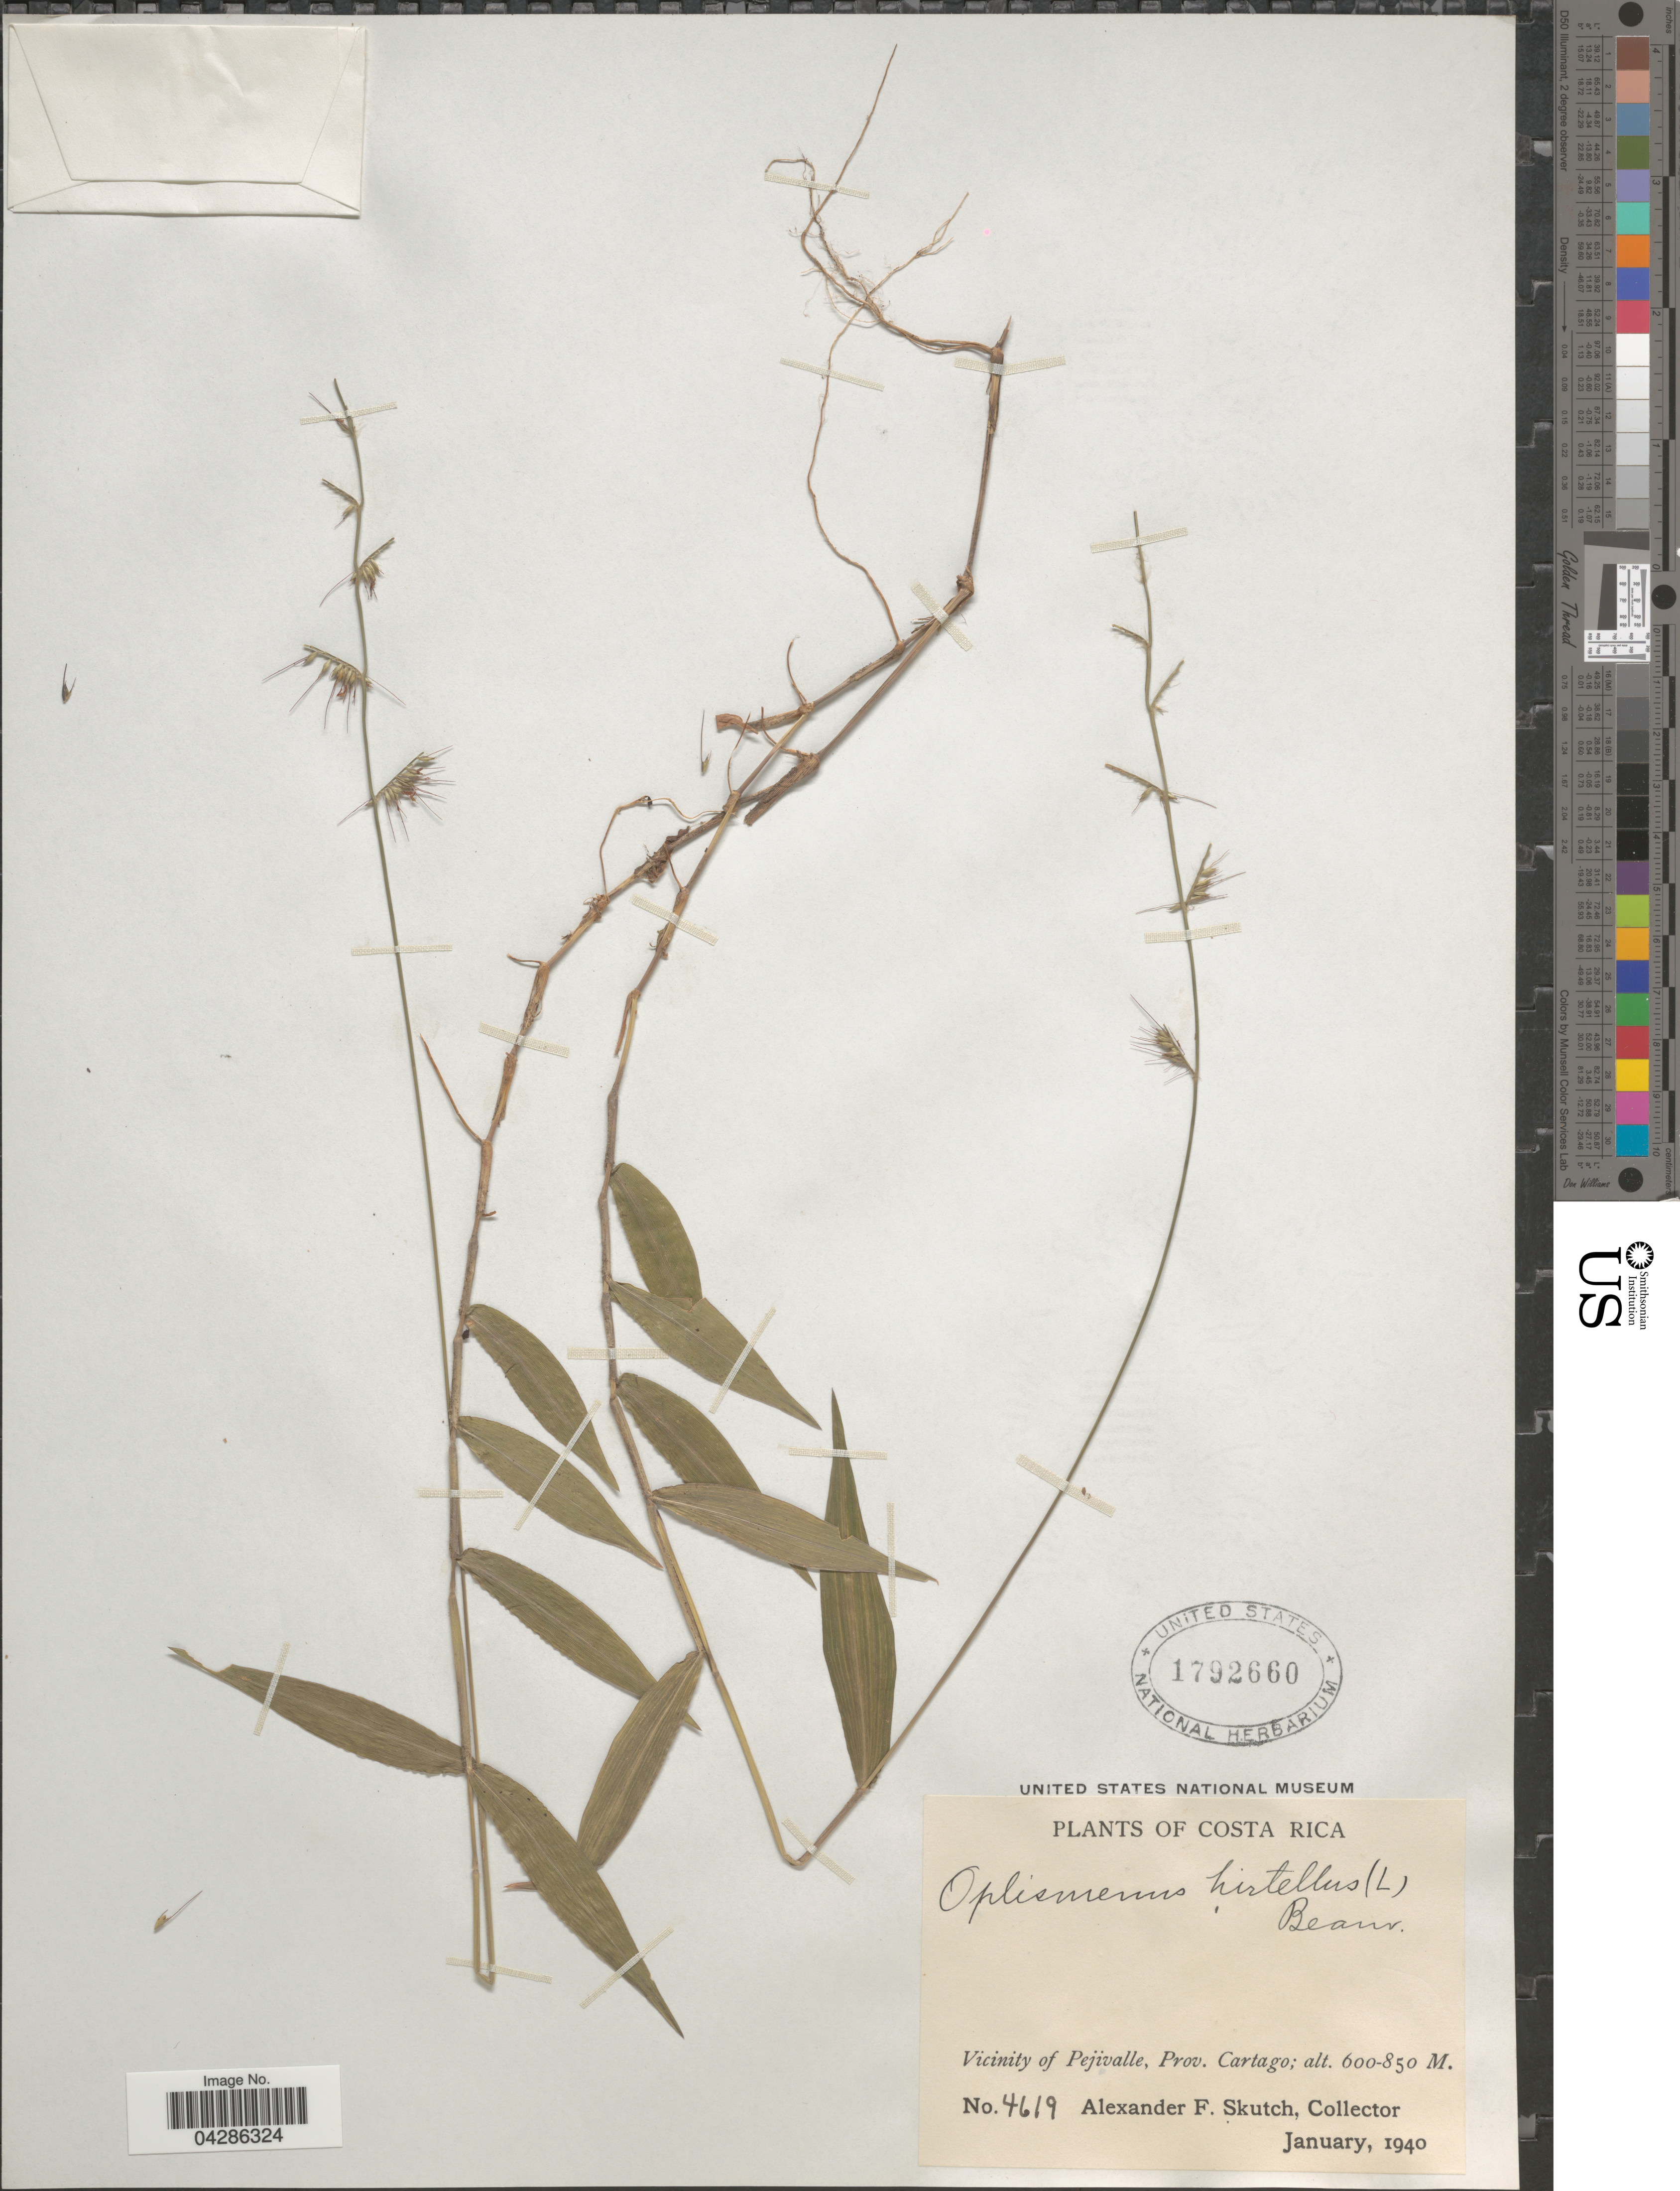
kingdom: Plantae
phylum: Tracheophyta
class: Liliopsida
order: Poales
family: Poaceae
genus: Oplismenus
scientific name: Oplismenus hirtellus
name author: (L.) P. Beauv.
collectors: A. F. Skutch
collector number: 4619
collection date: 1940-01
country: Costa Rica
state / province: Cartago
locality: Vicinity of Pejivalle.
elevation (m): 600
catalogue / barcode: US 1792660